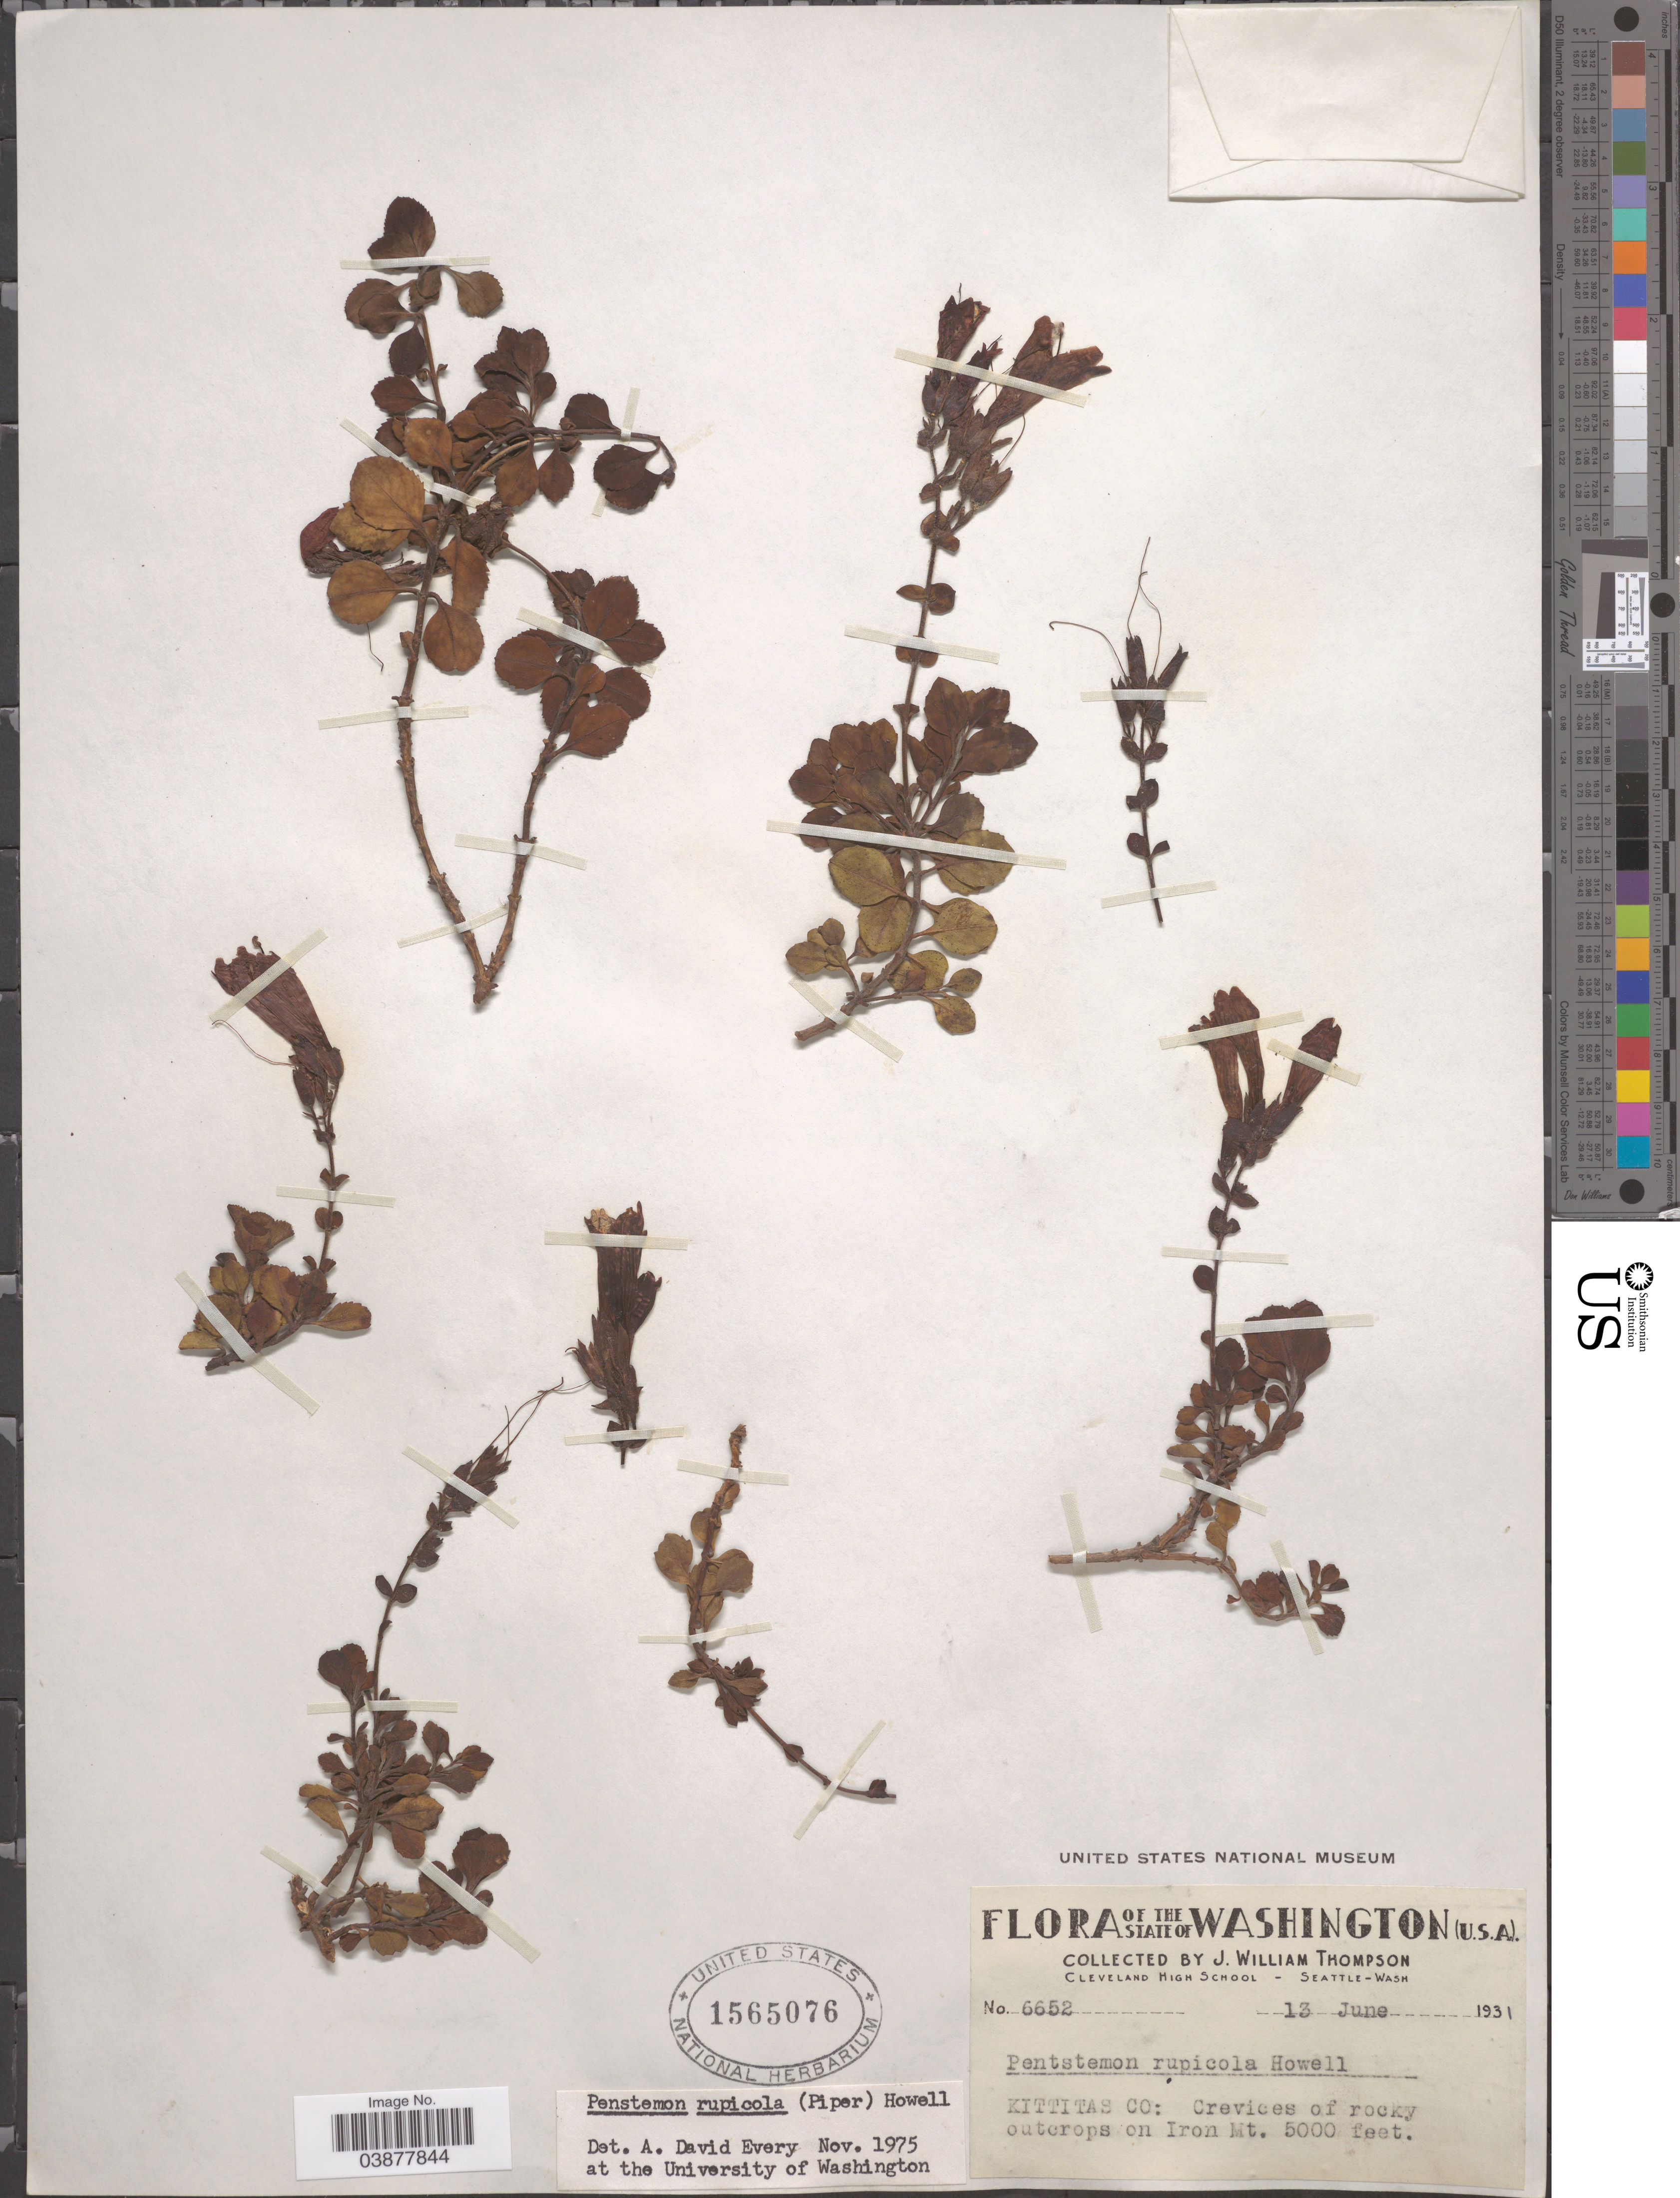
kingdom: Plantae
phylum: Tracheophyta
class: Magnoliopsida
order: Lamiales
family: Plantaginaceae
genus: Penstemon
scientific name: Penstemon rupicola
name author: (Piper) Howell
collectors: J. W. Thompson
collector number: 6652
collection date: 1931-06-13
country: United States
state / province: Washington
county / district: Kittitas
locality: Kittitas Co: Crevices of rocky outcrops on Iron Mt.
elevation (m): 1524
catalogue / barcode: US 1565076